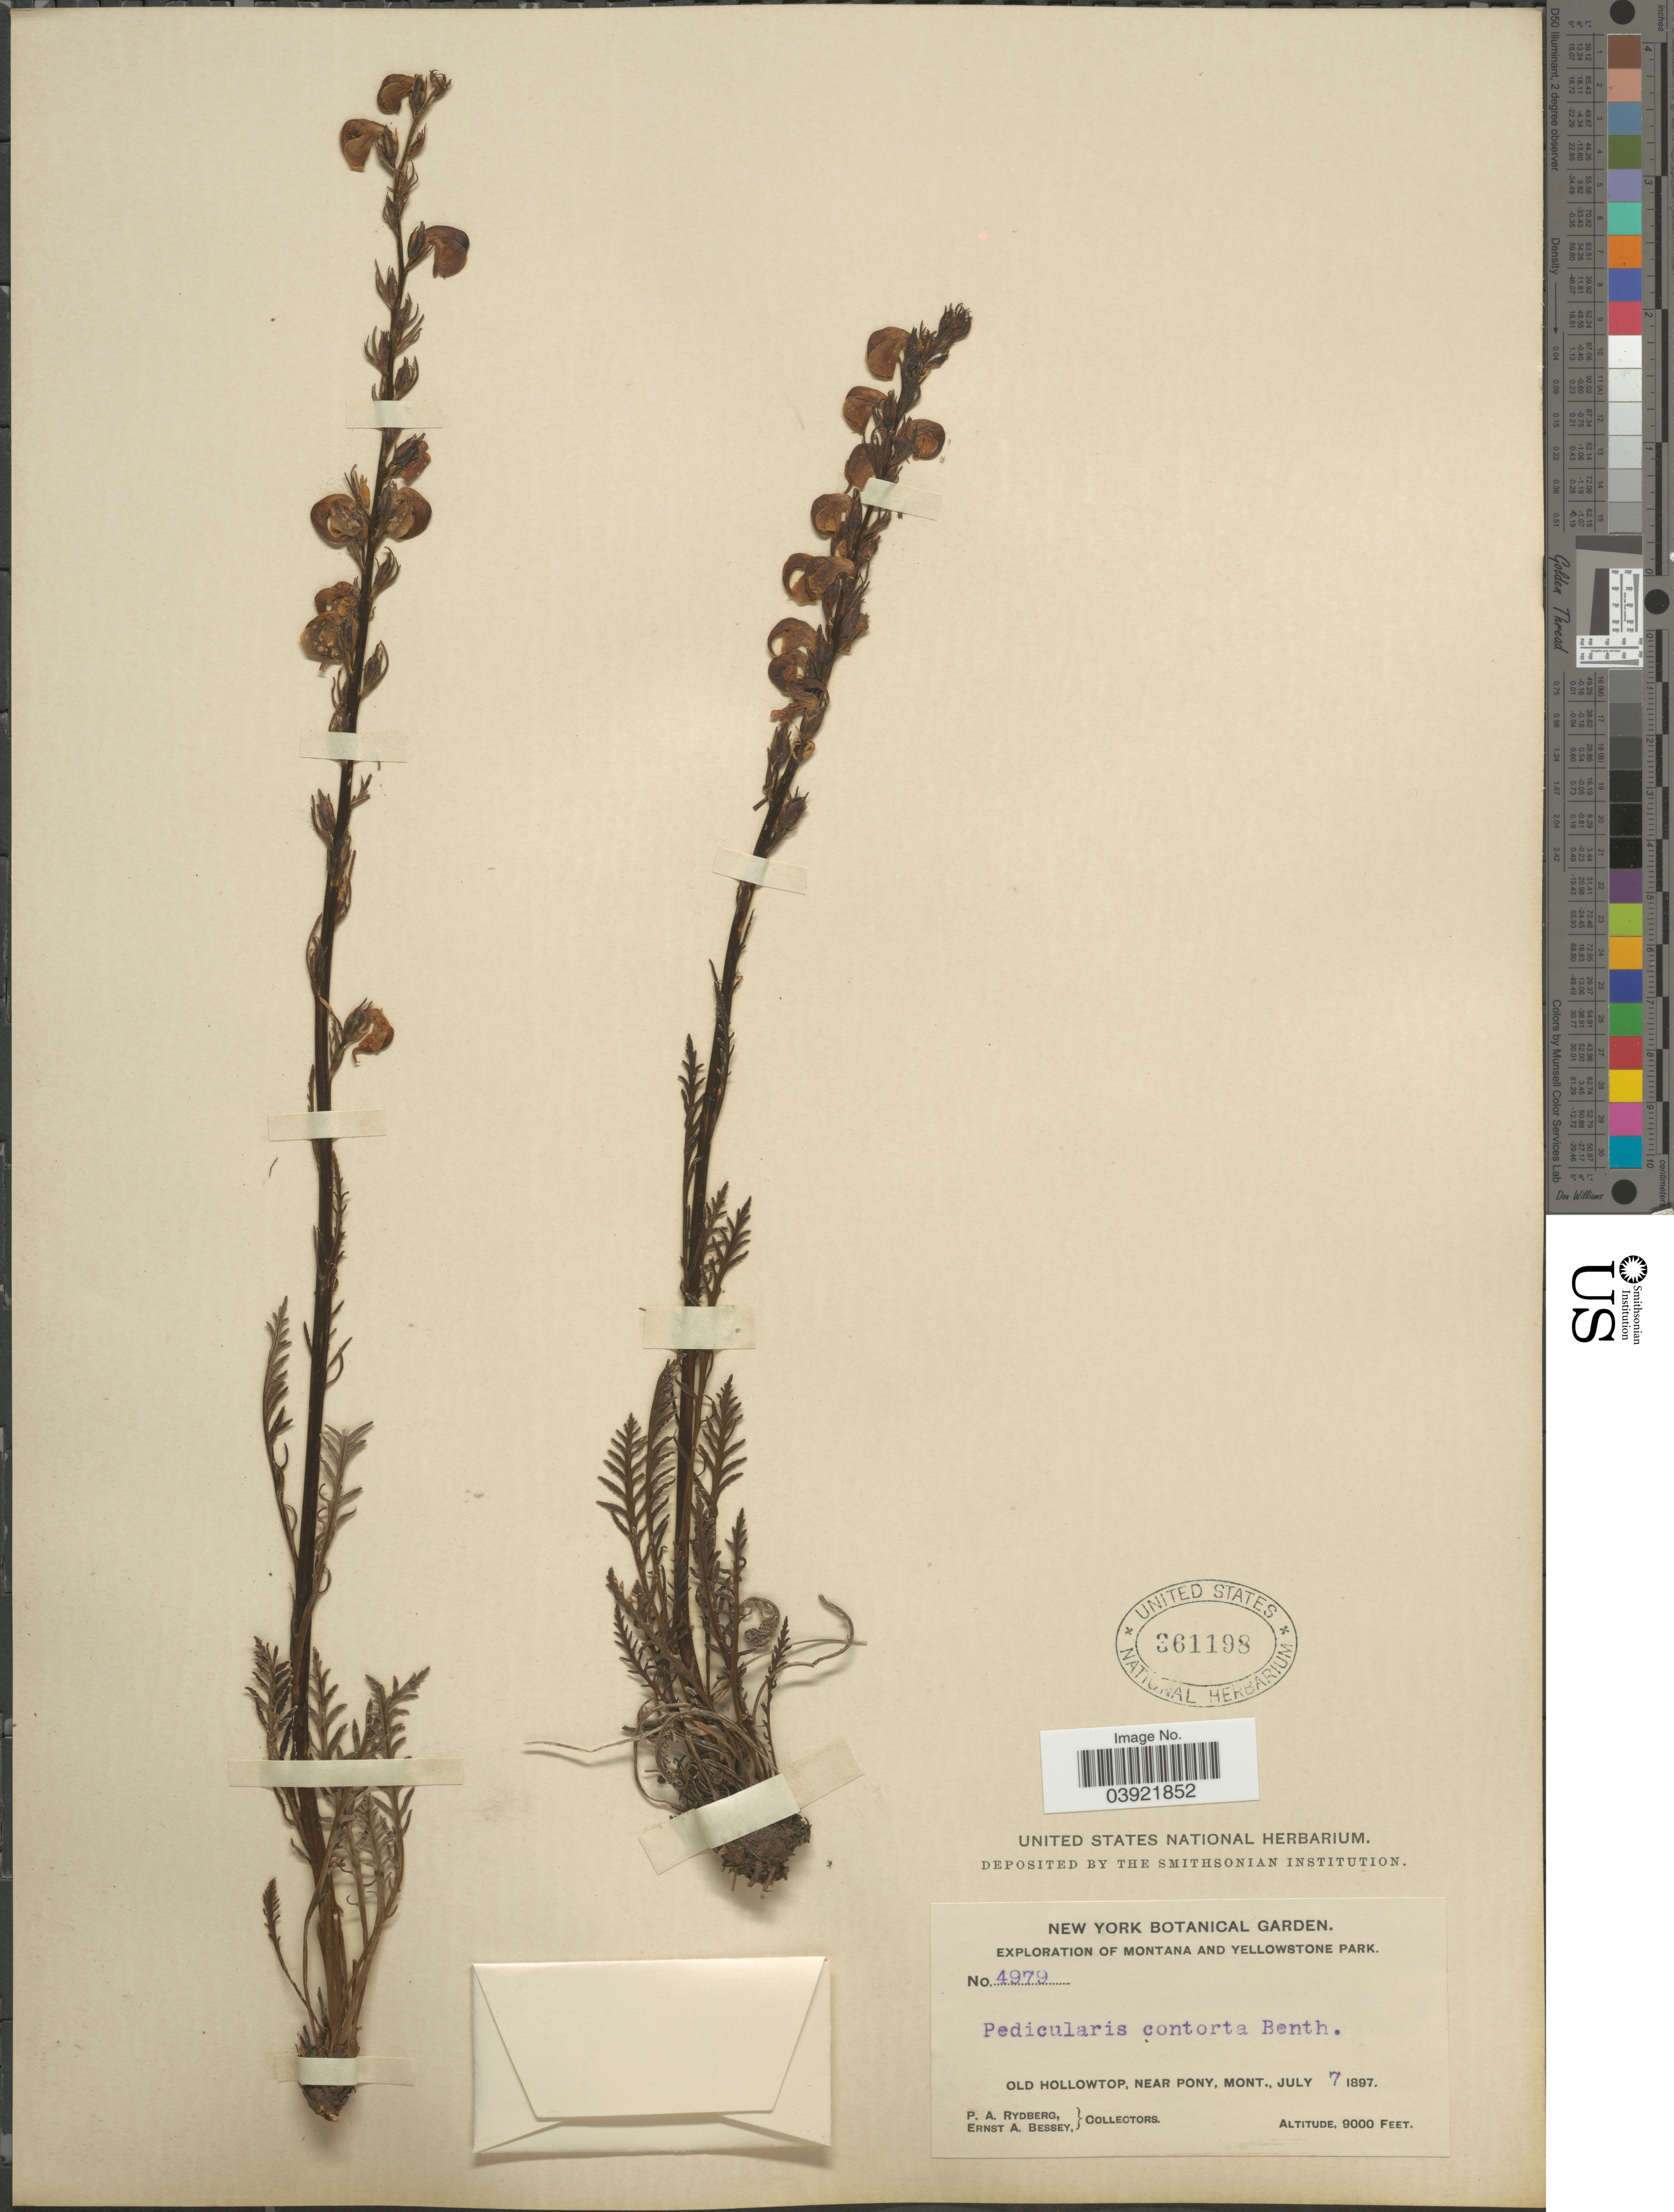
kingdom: Plantae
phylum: Tracheophyta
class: Magnoliopsida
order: Lamiales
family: Orobanchaceae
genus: Pedicularis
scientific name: Pedicularis contorta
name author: Benth.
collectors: P. A. Rydberg & E. A. Bessey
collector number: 4979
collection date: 1897-07-07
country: United States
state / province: Montana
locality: Yellowstone Park. Old Hollowtop, near Pony.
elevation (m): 2743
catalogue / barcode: US 361198